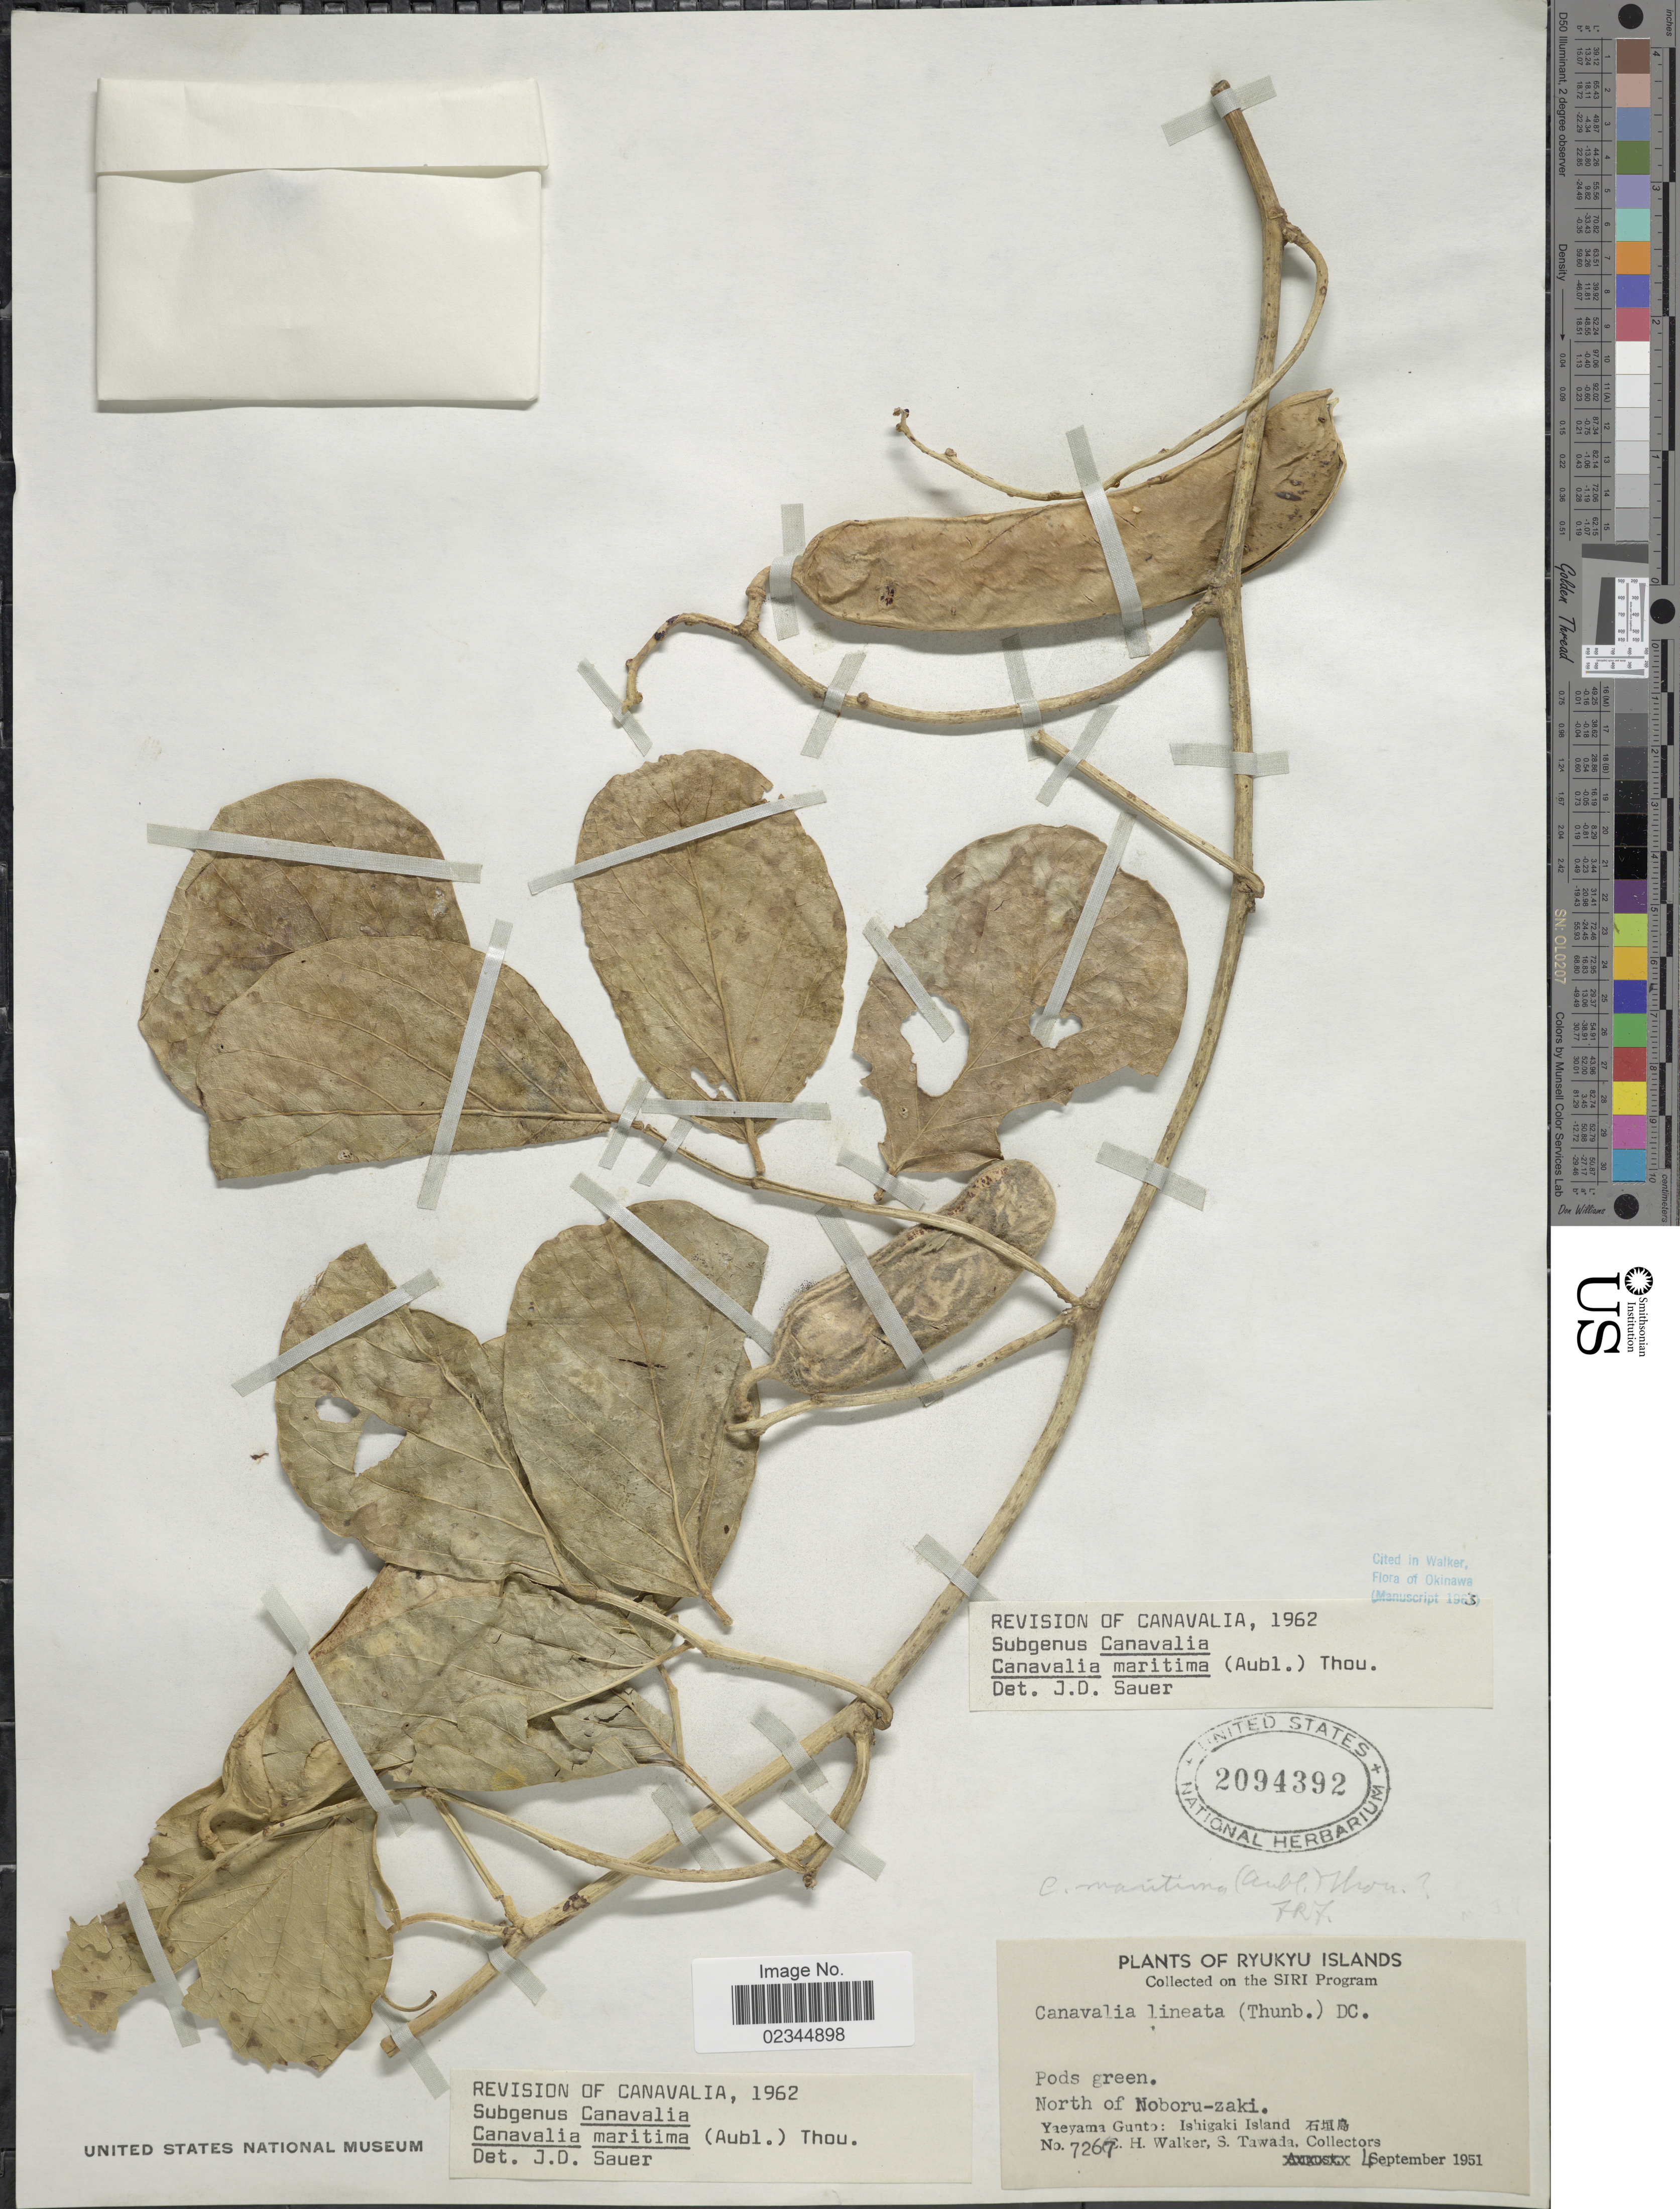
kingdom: Plantae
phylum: Tracheophyta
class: Magnoliopsida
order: Fabales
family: Fabaceae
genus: Canavalia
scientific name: Canavalia rosea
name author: (Sw.) DC.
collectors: E. H. Walker & S. Tawada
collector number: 7267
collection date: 1951-09-04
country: Japan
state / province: Okinawa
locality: Ryukyu Islands, north of Noboru-zaki, Yaeyama Gunto, Ishigaki Island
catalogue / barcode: US 2094392